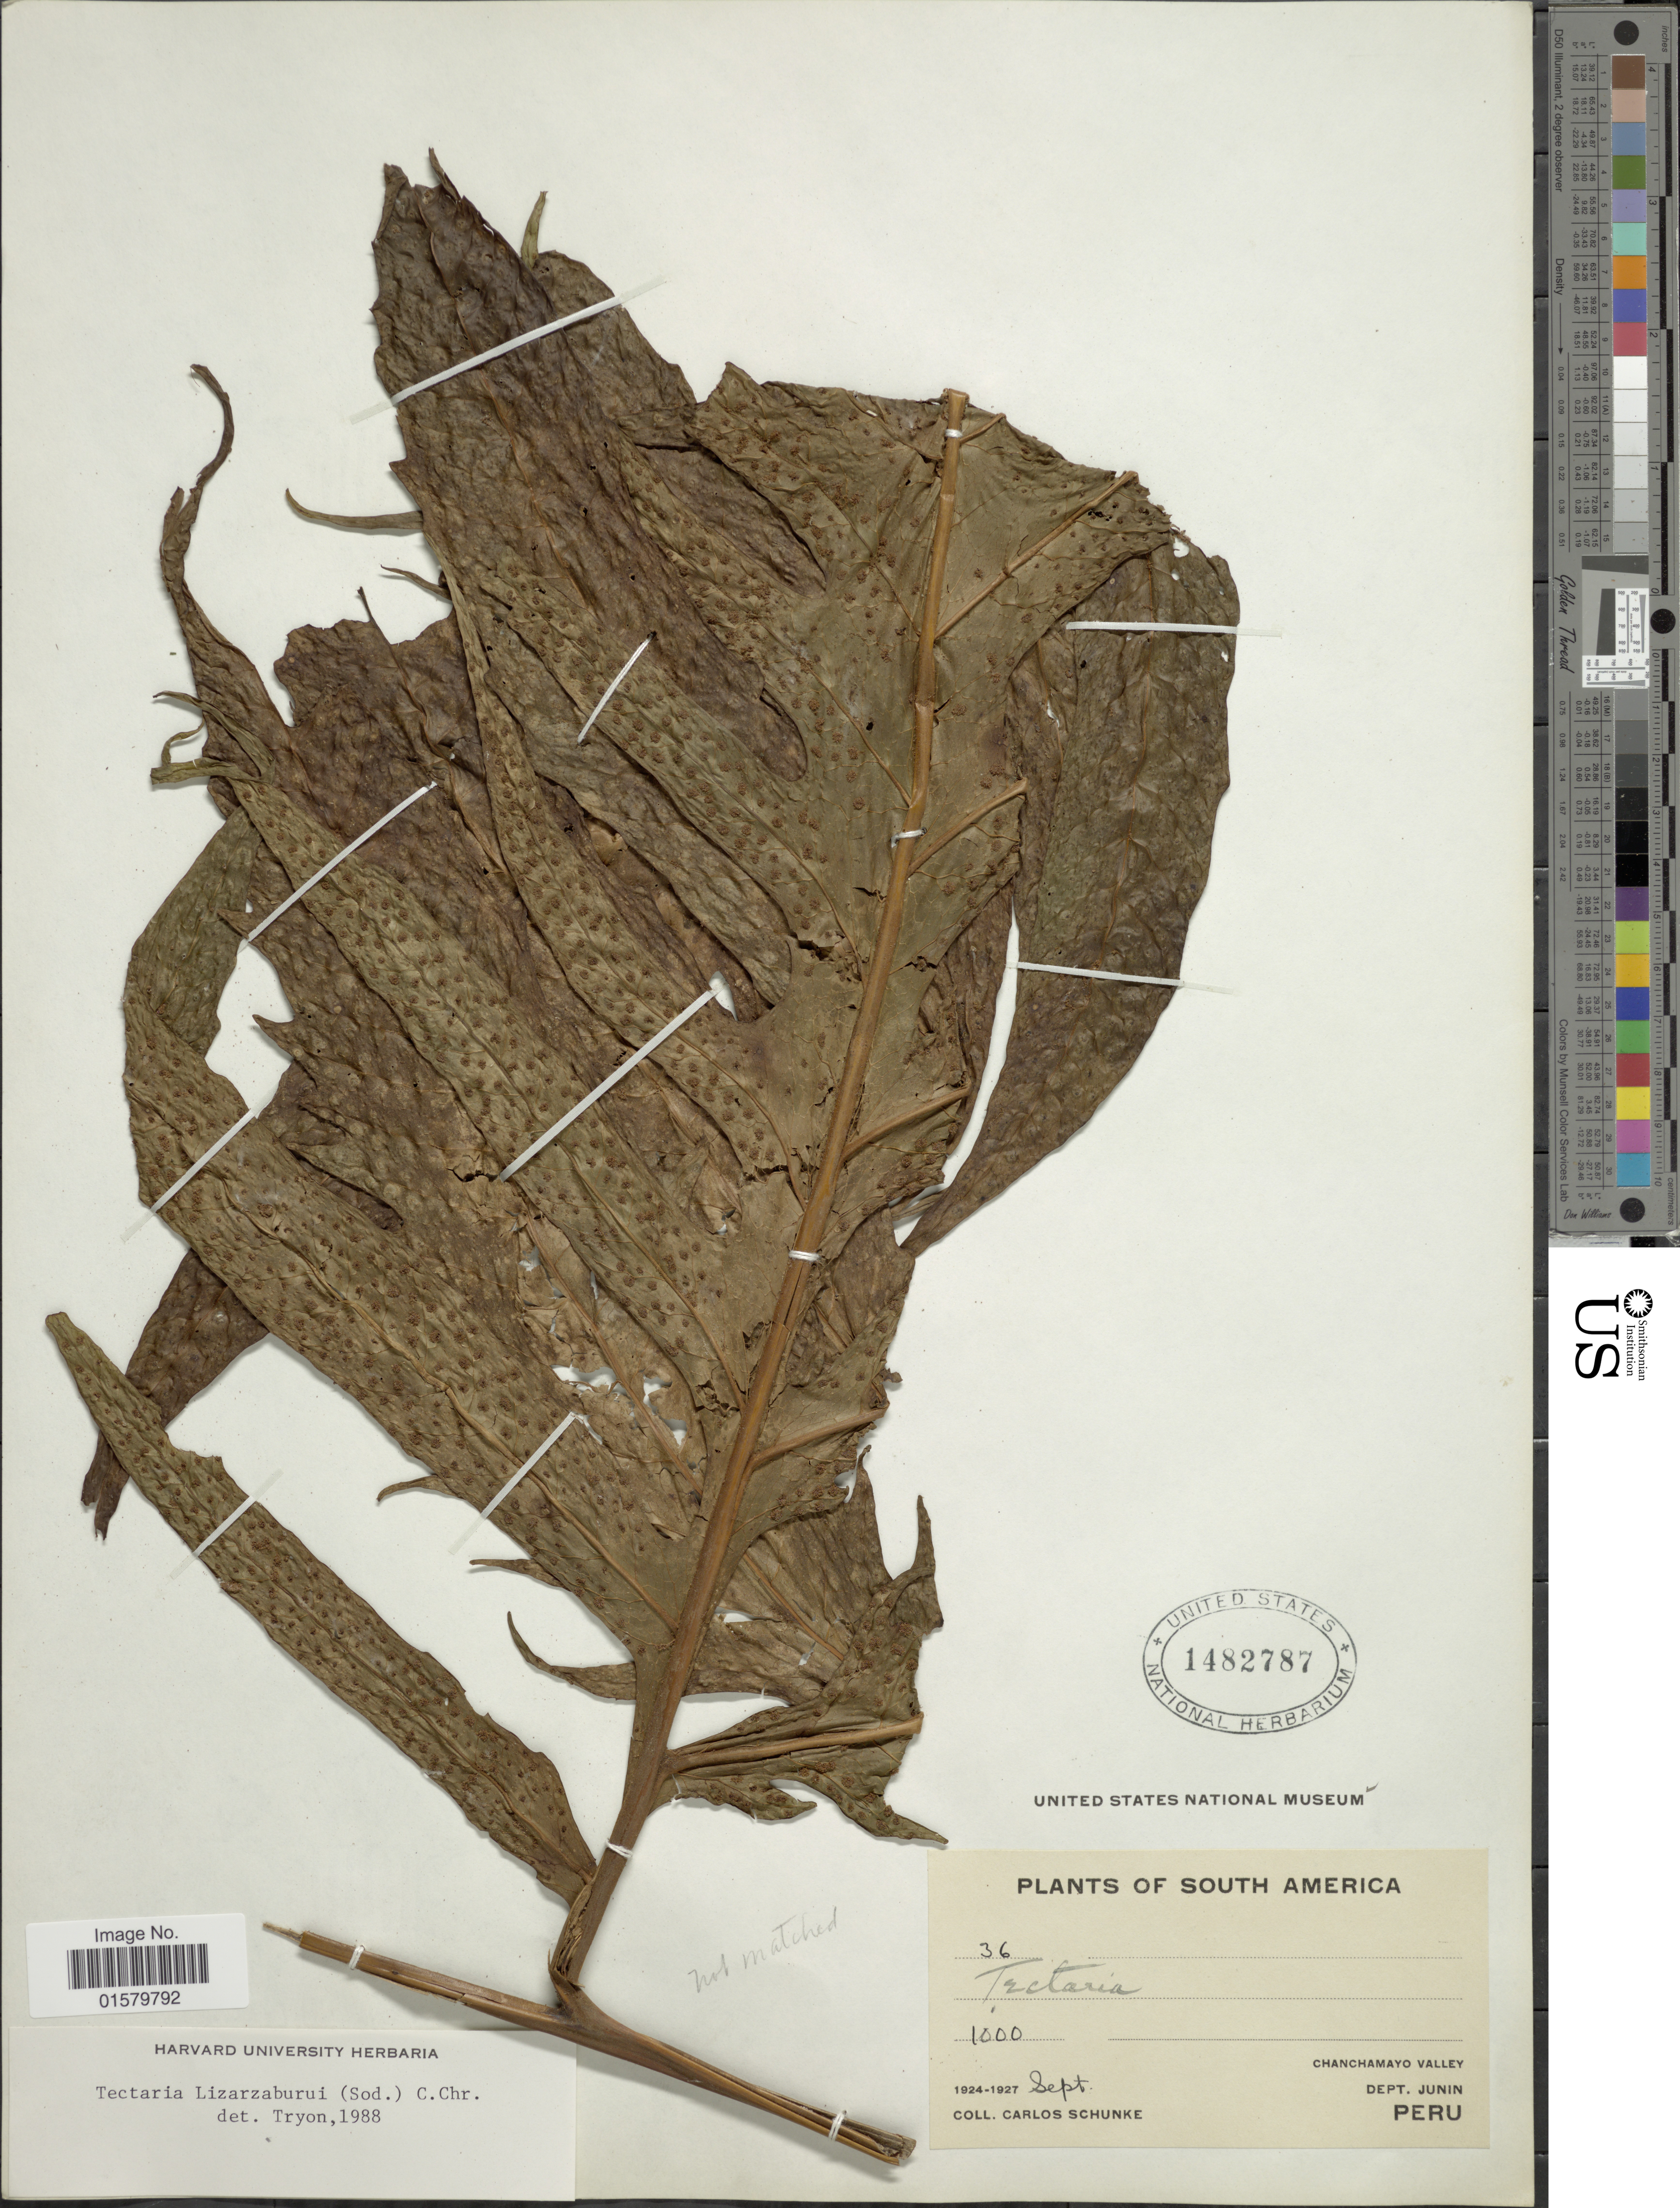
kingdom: Plantae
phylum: Tracheophyta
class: Polypodiopsida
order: Polypodiales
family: Tectariaceae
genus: Tectaria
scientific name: Tectaria lizarzaburui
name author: (Sodiro) C. Chr.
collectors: C. Schunke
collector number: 36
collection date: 1924-09/1927-09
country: Peru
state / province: Junín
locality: South America, Chanchamayo Valley, Dept. Junin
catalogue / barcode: US 1482787